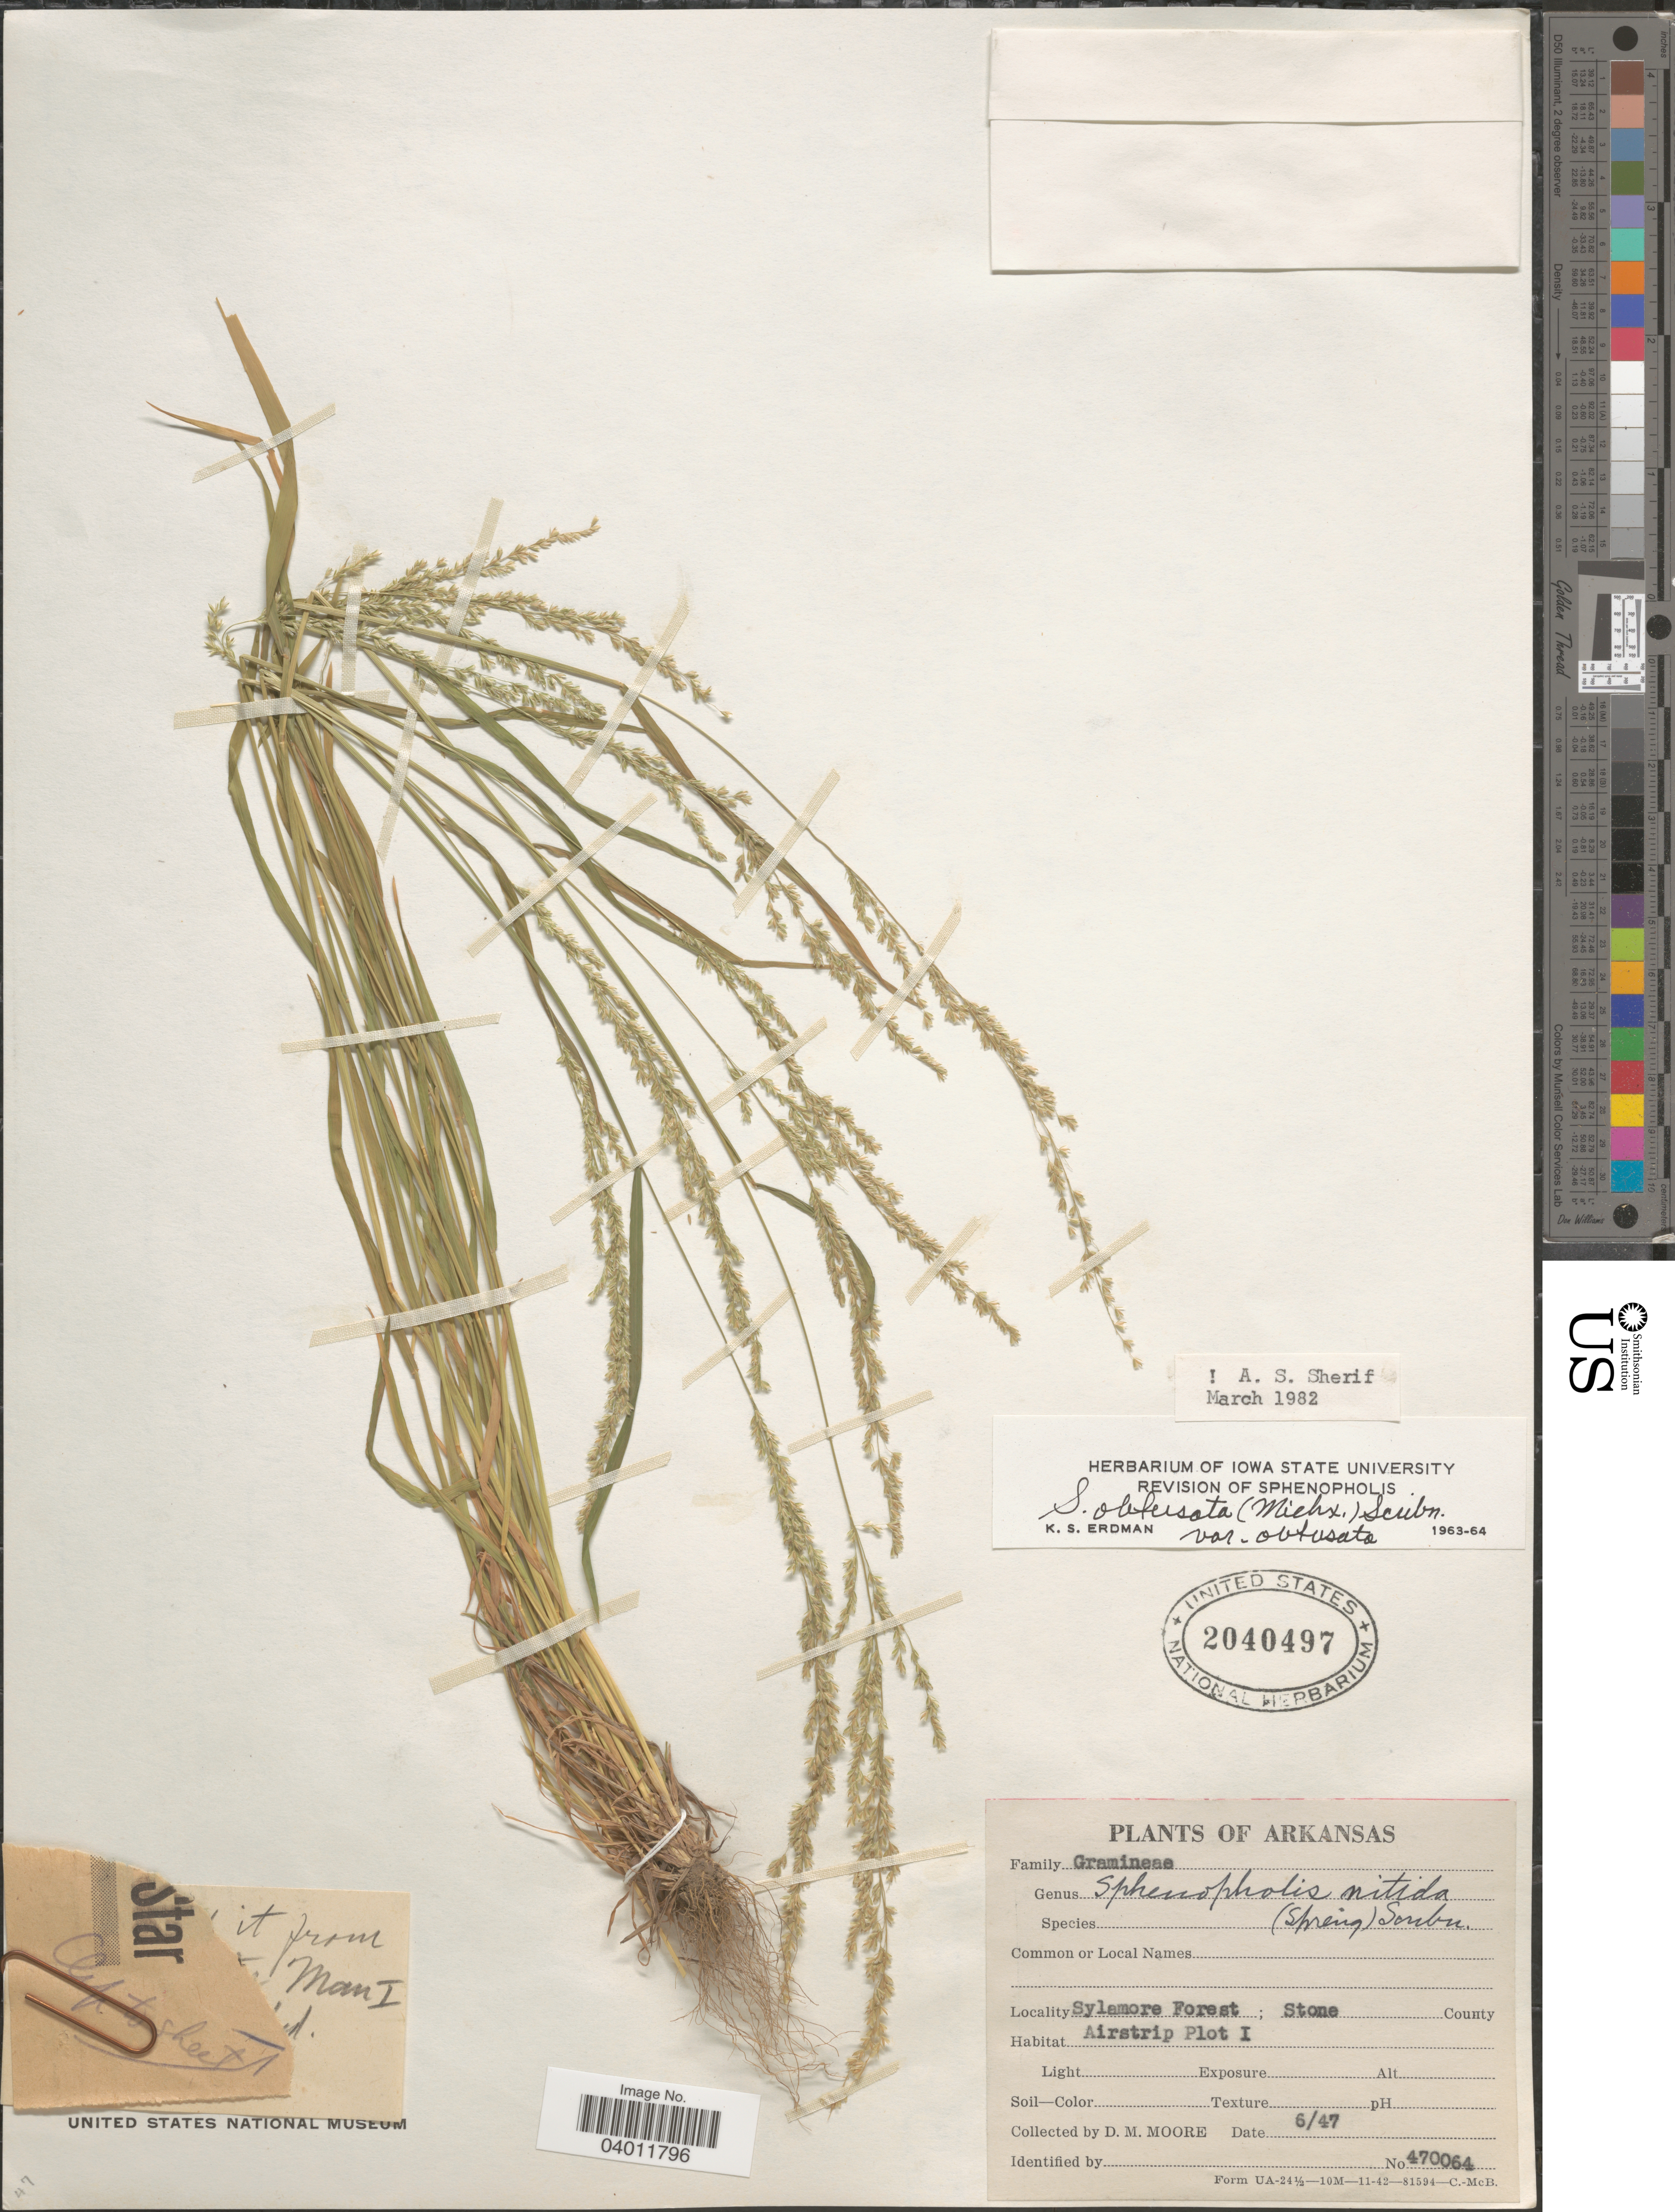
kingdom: Plantae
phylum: Tracheophyta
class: Liliopsida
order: Poales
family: Poaceae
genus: Sphenopholis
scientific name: Sphenopholis obtusata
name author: (Michx.) Scribn.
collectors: D. Moore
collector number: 470064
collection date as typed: Transcribed d/m/y: /6/47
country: United States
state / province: Arkansas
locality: Sylamore Forest; Stone County. Airstrip Plot I.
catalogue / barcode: US 2040497